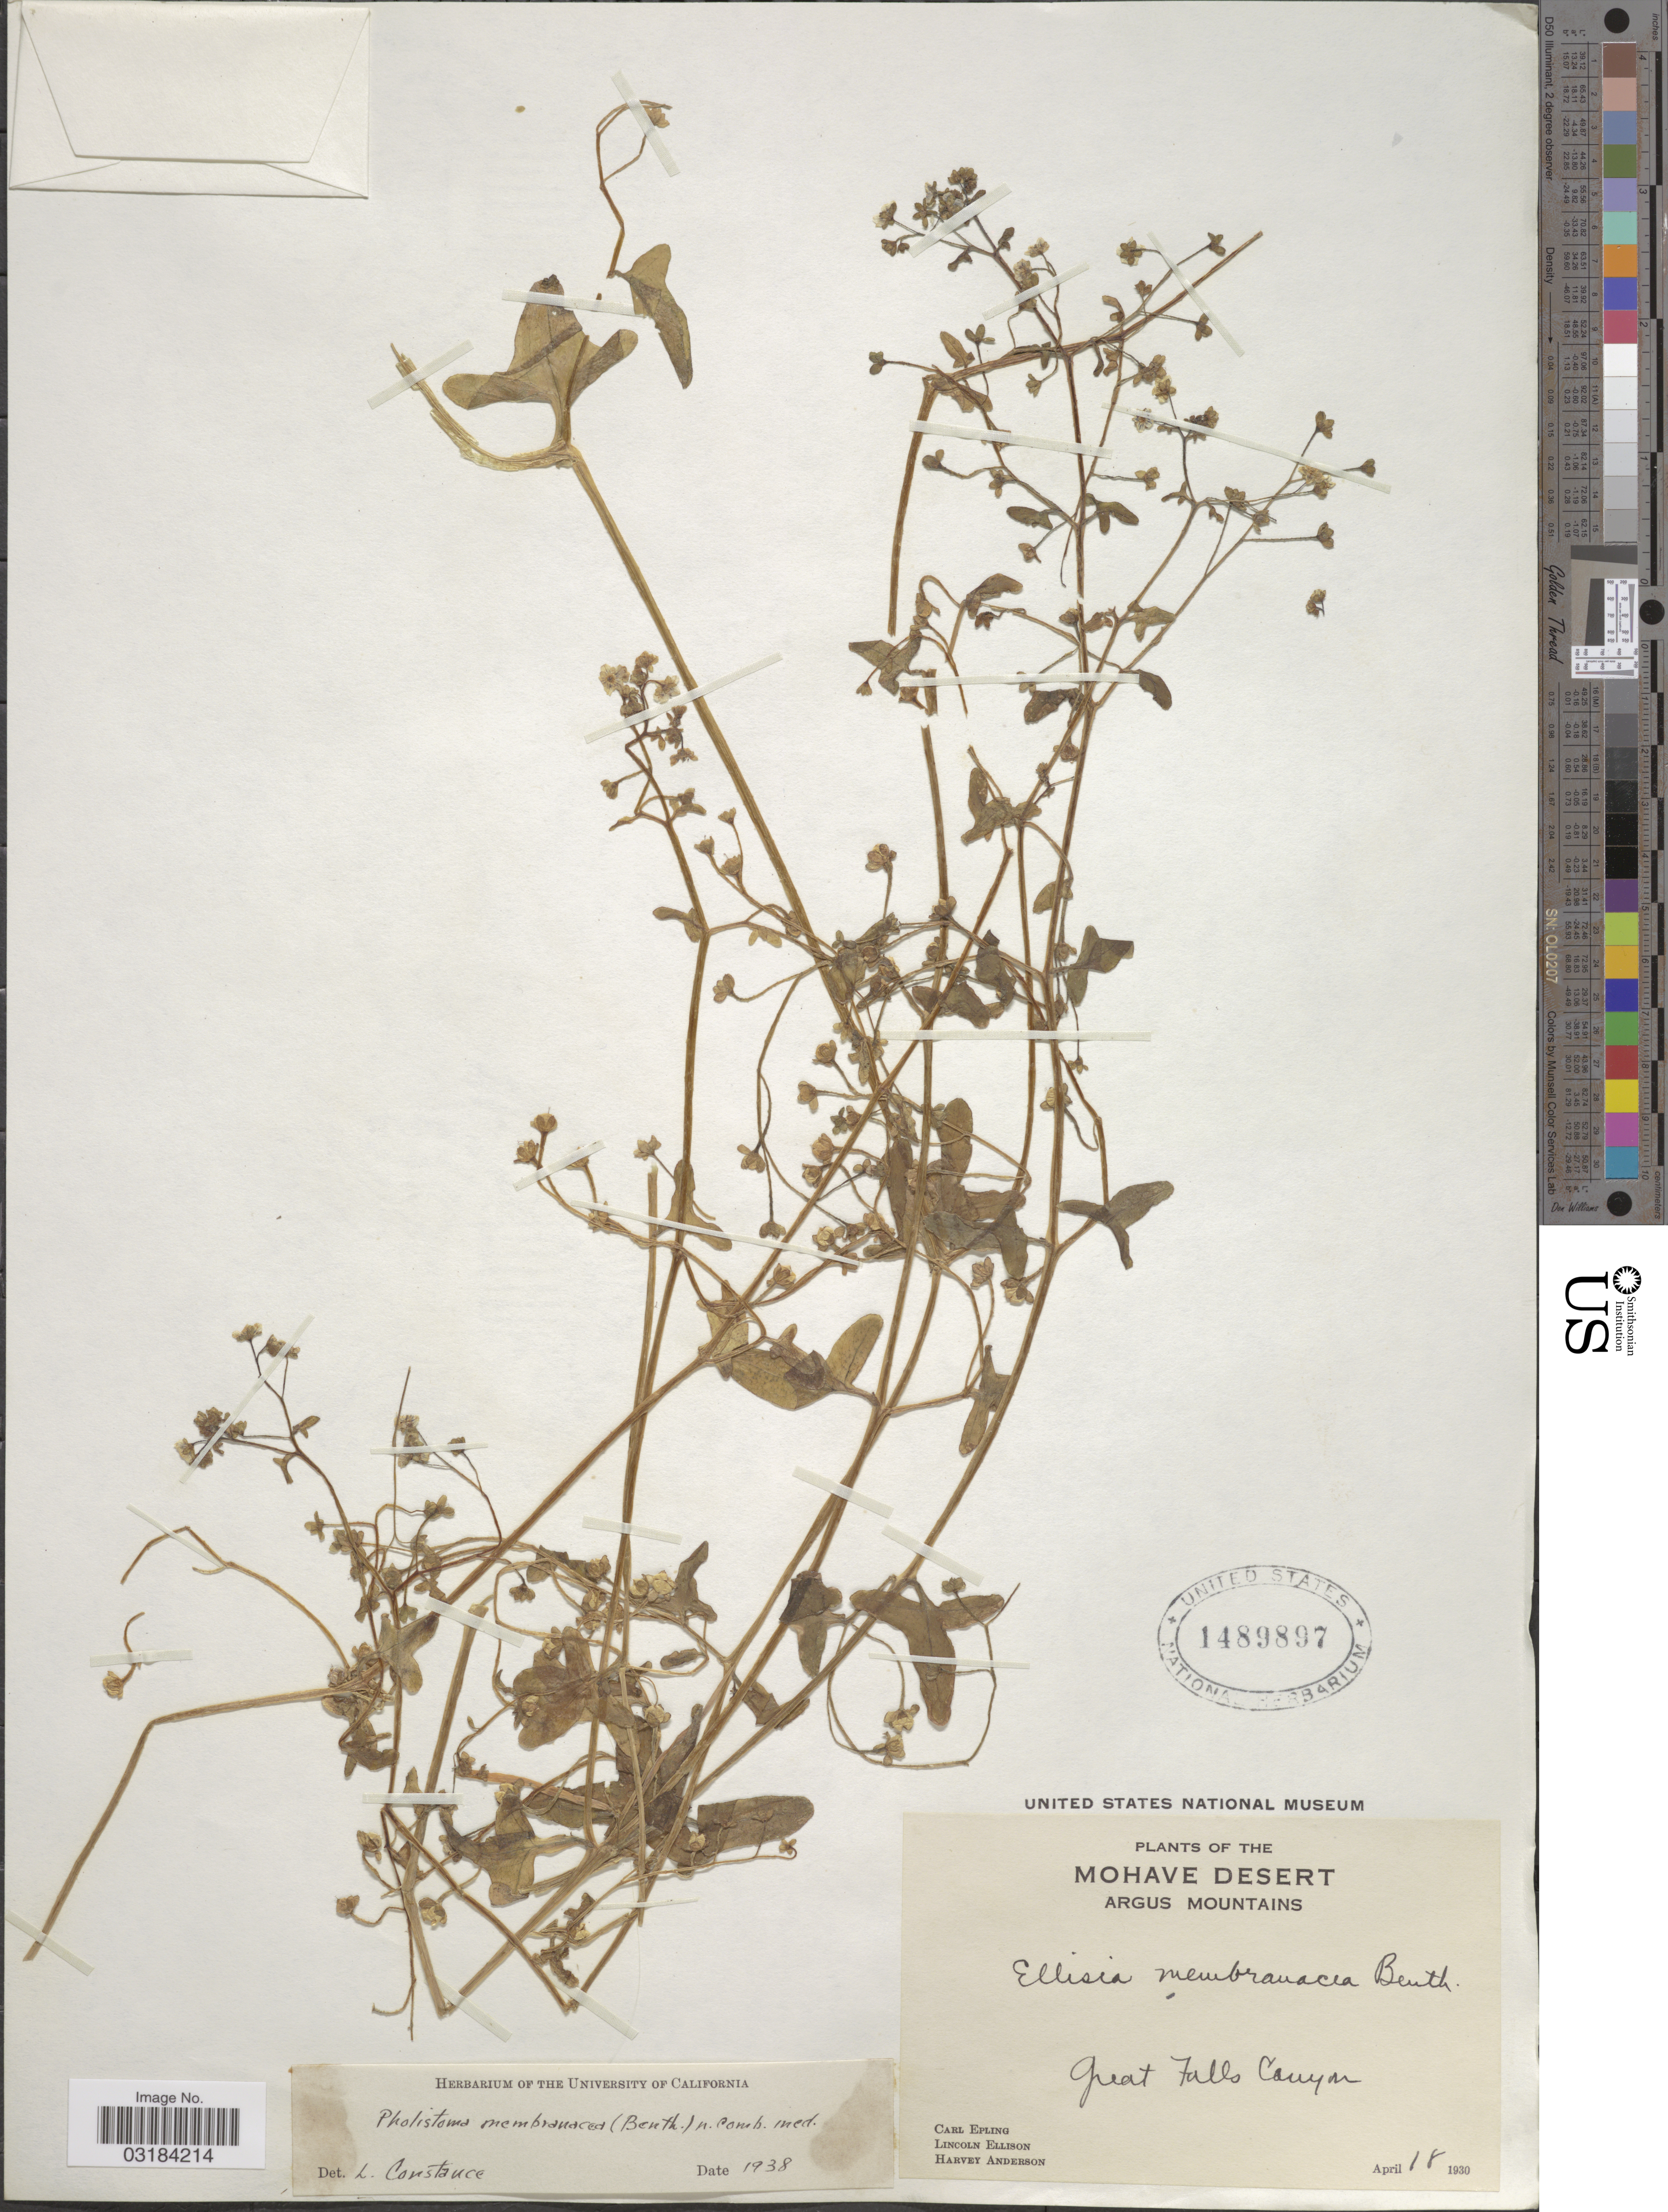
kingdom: Plantae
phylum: Tracheophyta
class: Magnoliopsida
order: Boraginales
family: Hydrophyllaceae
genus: Pholistoma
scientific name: Pholistoma membranaceum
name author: (Benth.) Constance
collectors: C. C. Epling, L. Ellison & H. Anderson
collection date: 1930-04-18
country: United States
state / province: California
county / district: Kern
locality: Mohave Desert, Argus Mountains. Great Falls Canyon.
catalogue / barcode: US 1489897